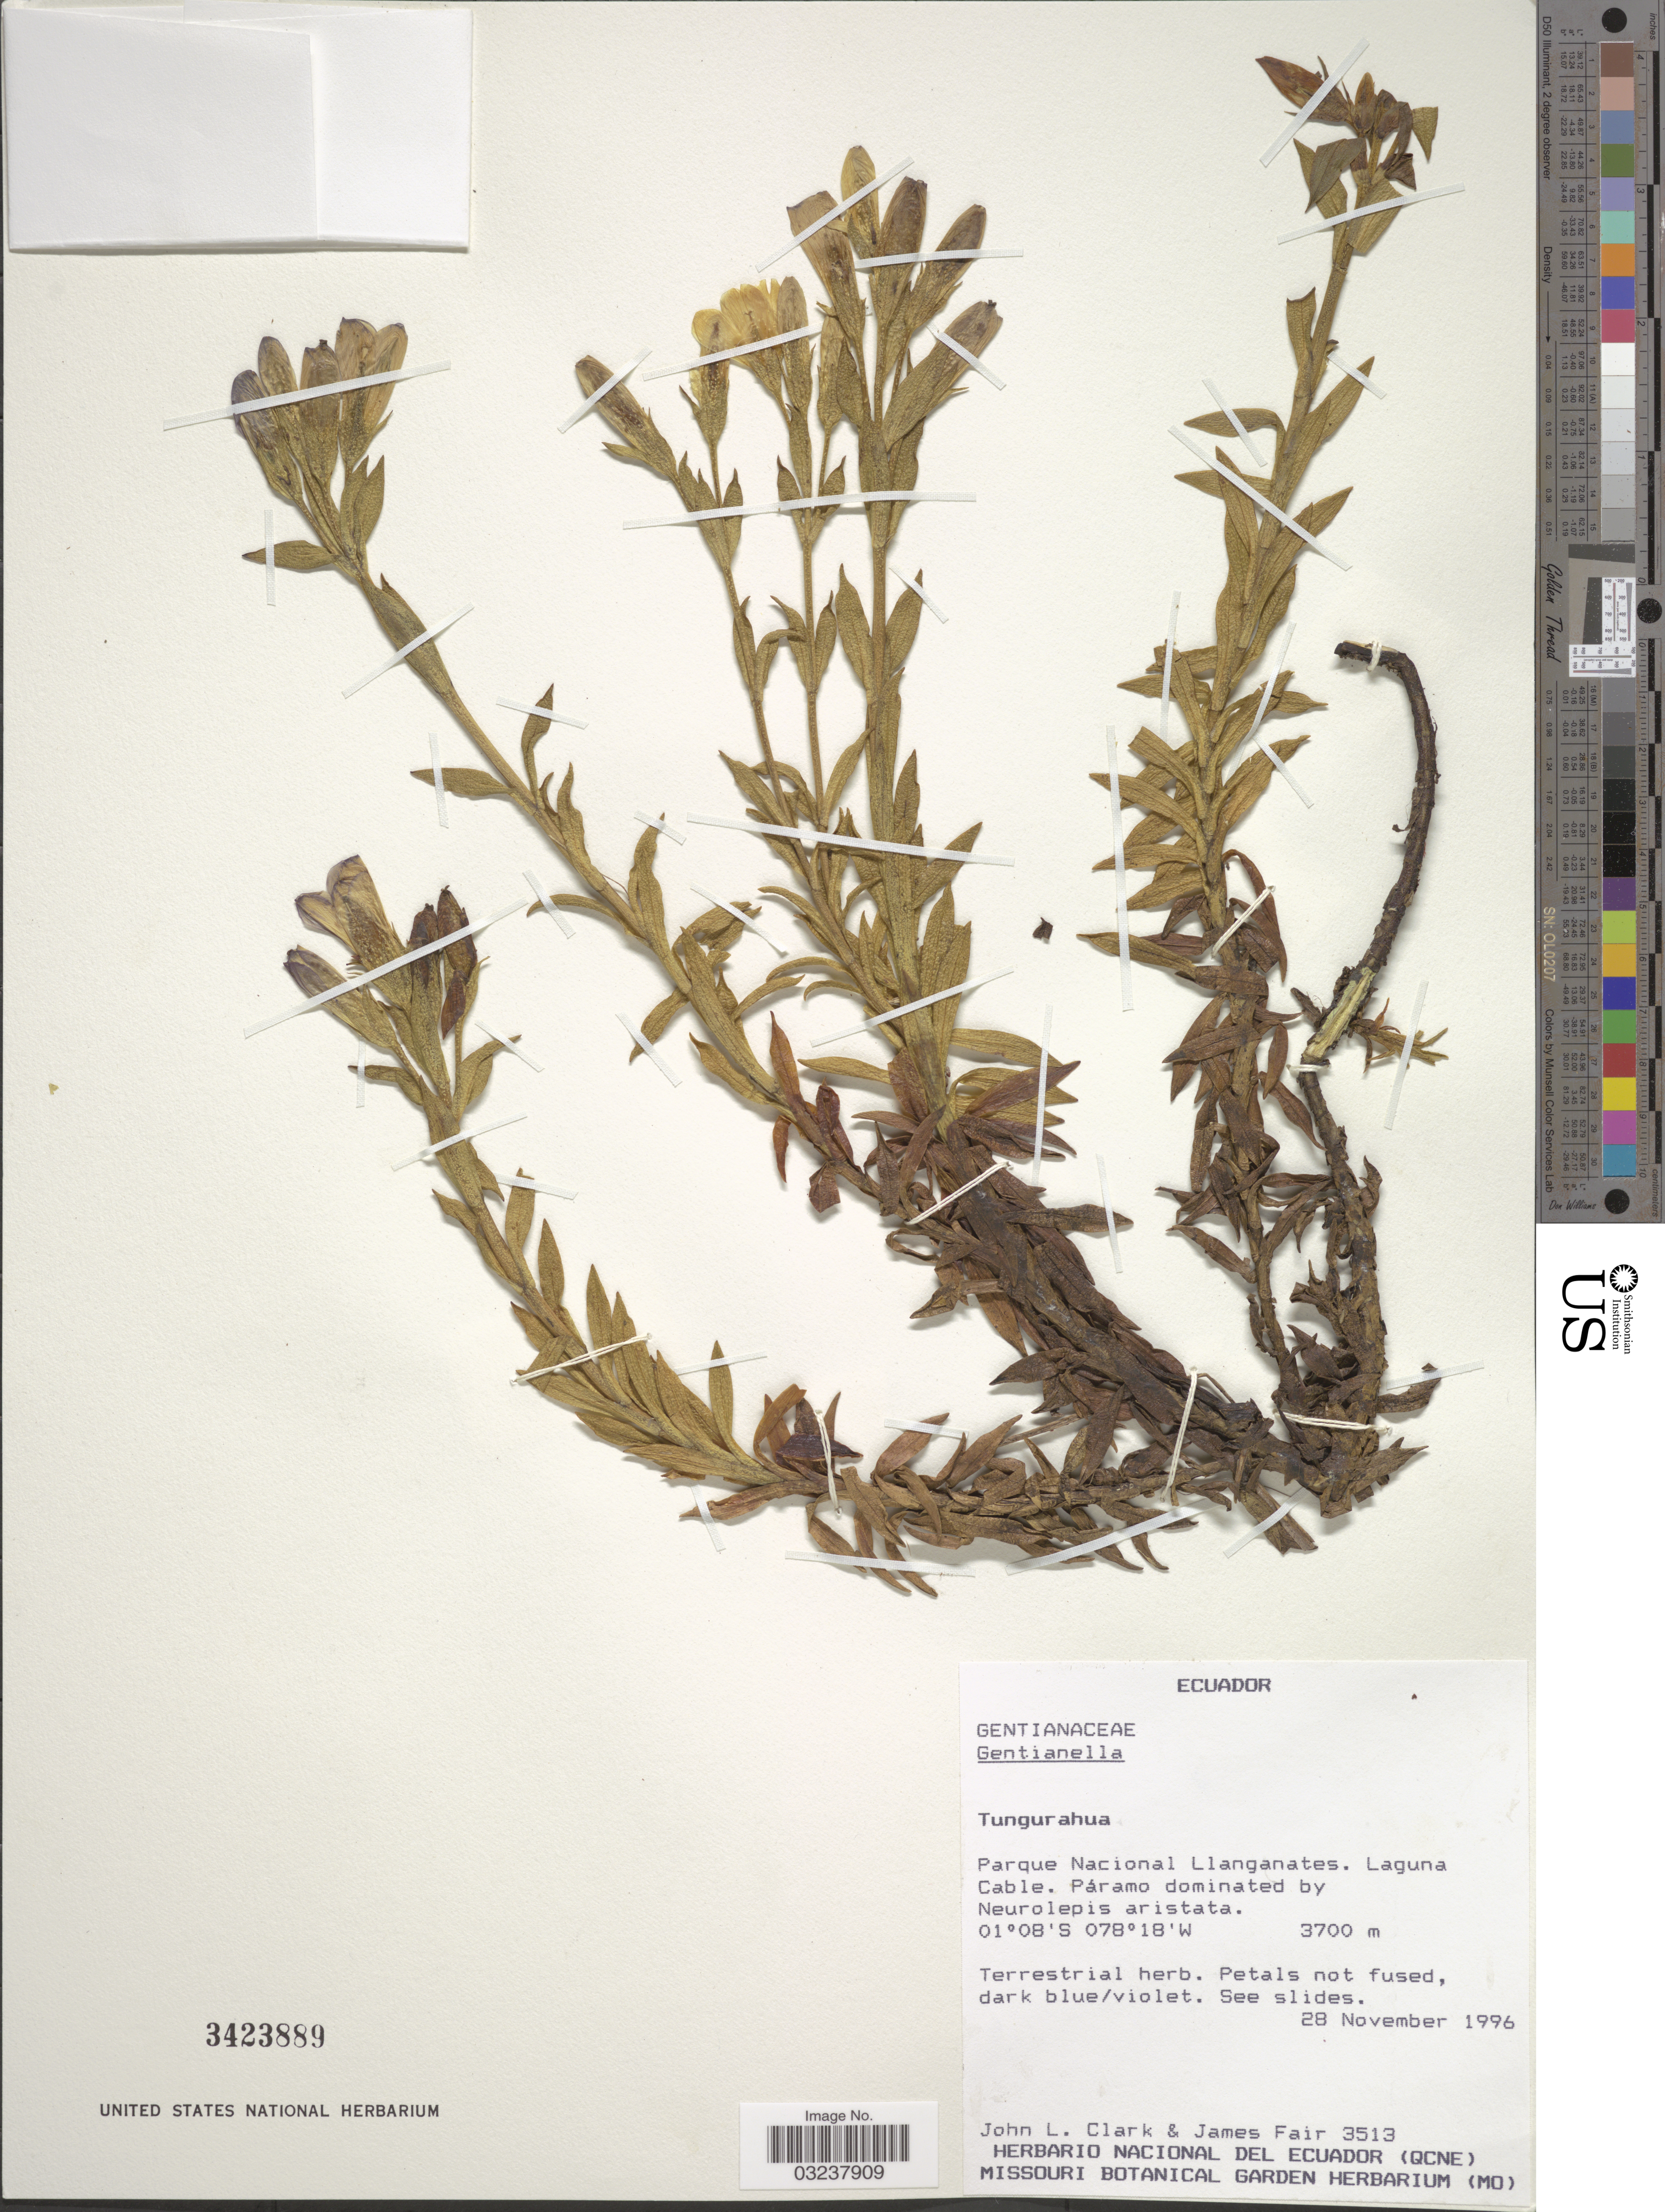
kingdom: Plantae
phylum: Tracheophyta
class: Magnoliopsida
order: Gentianales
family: Gentianaceae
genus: Gentianella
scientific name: Gentianella sp.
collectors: J. L. Clark & J. Fair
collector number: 3513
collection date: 1996-11-28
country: Ecuador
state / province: Tungurahua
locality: Parque Nacional Llanganates. Laguna Cable.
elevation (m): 3700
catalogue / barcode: US 3423889